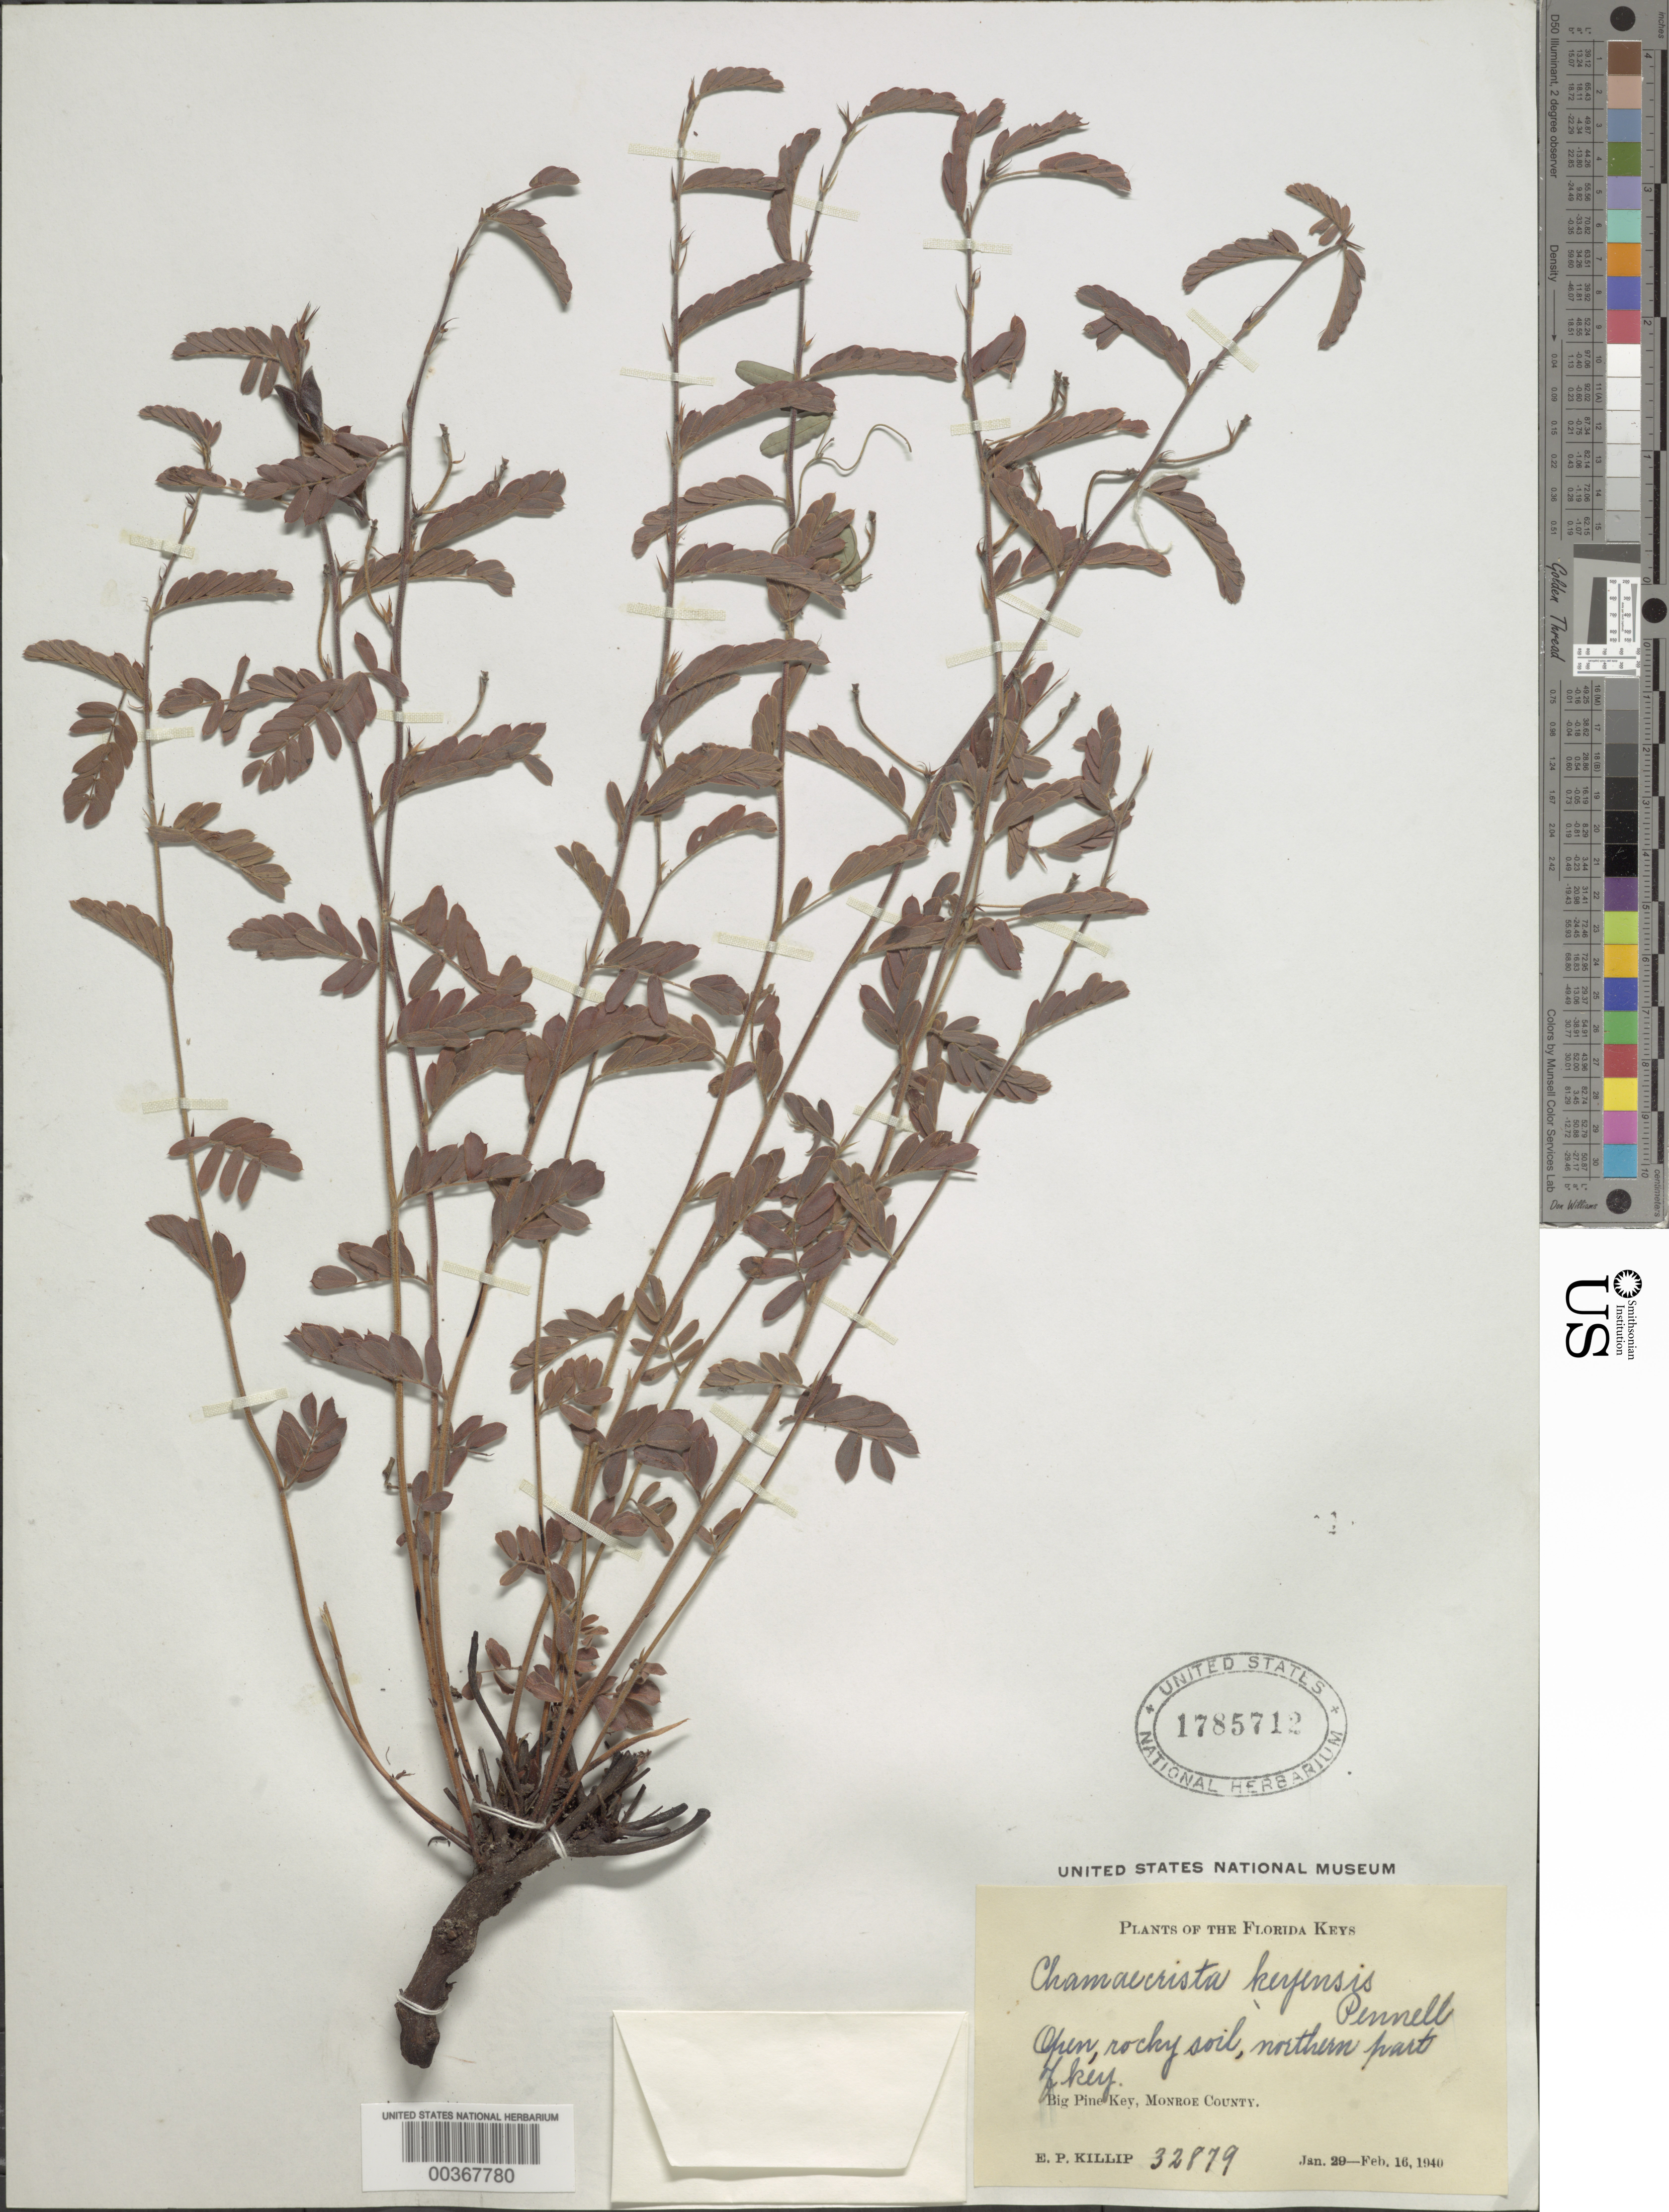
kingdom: Plantae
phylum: Tracheophyta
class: Magnoliopsida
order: Fabales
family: Fabaceae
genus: Chamaecrista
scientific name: Chamaecrista lineata var. keyensis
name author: (Pennell) H.S. Irwin & Barneby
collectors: E. P. Killip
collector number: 32879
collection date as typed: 29 Jan 1940 to 16 Feb 1940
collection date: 1940-01-29/1940-02-16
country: United States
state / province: Florida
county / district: Monroe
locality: Big pine key, northern part of key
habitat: Open, rocky soil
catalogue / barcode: US 1785712